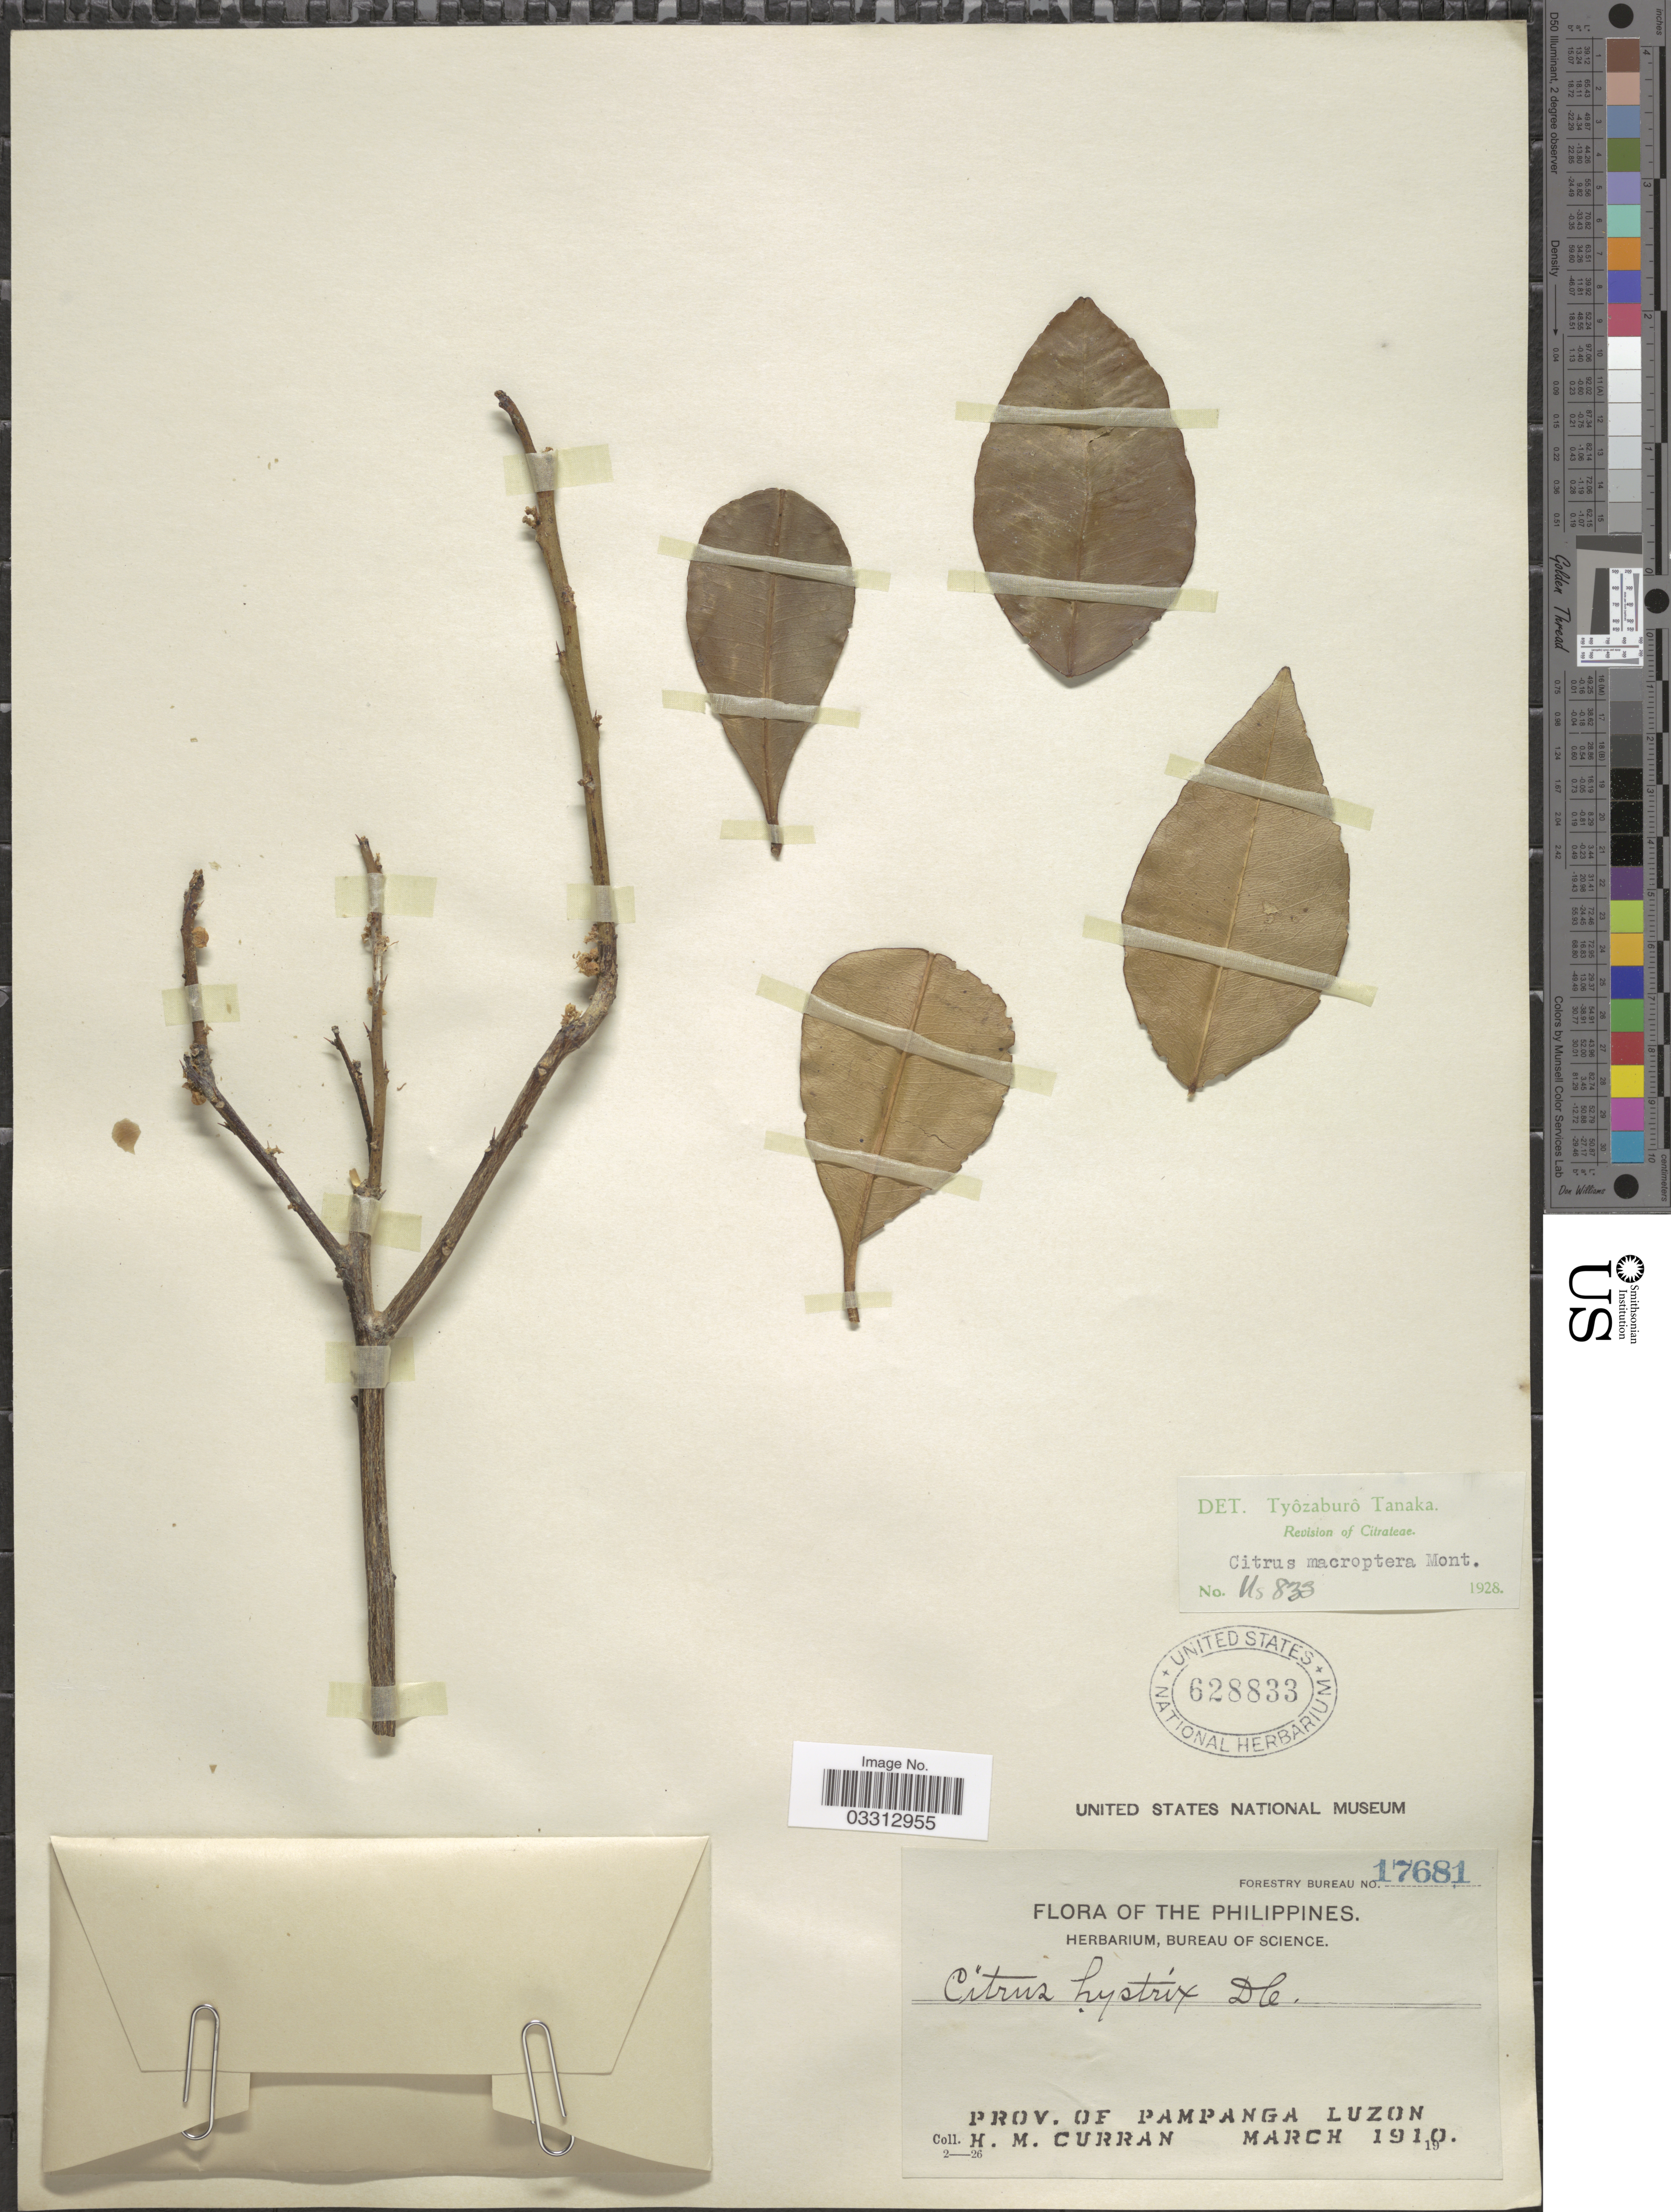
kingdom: Plantae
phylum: Tracheophyta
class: Magnoliopsida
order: Sapindales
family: Rutaceae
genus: Citrus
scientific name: Citrus macroptera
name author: Montrouz.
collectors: H. M. Curran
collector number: Forestry Bureau 17681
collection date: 1910-03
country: Philippines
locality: Prov. of Pampanga. Luzon.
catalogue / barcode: US 628833